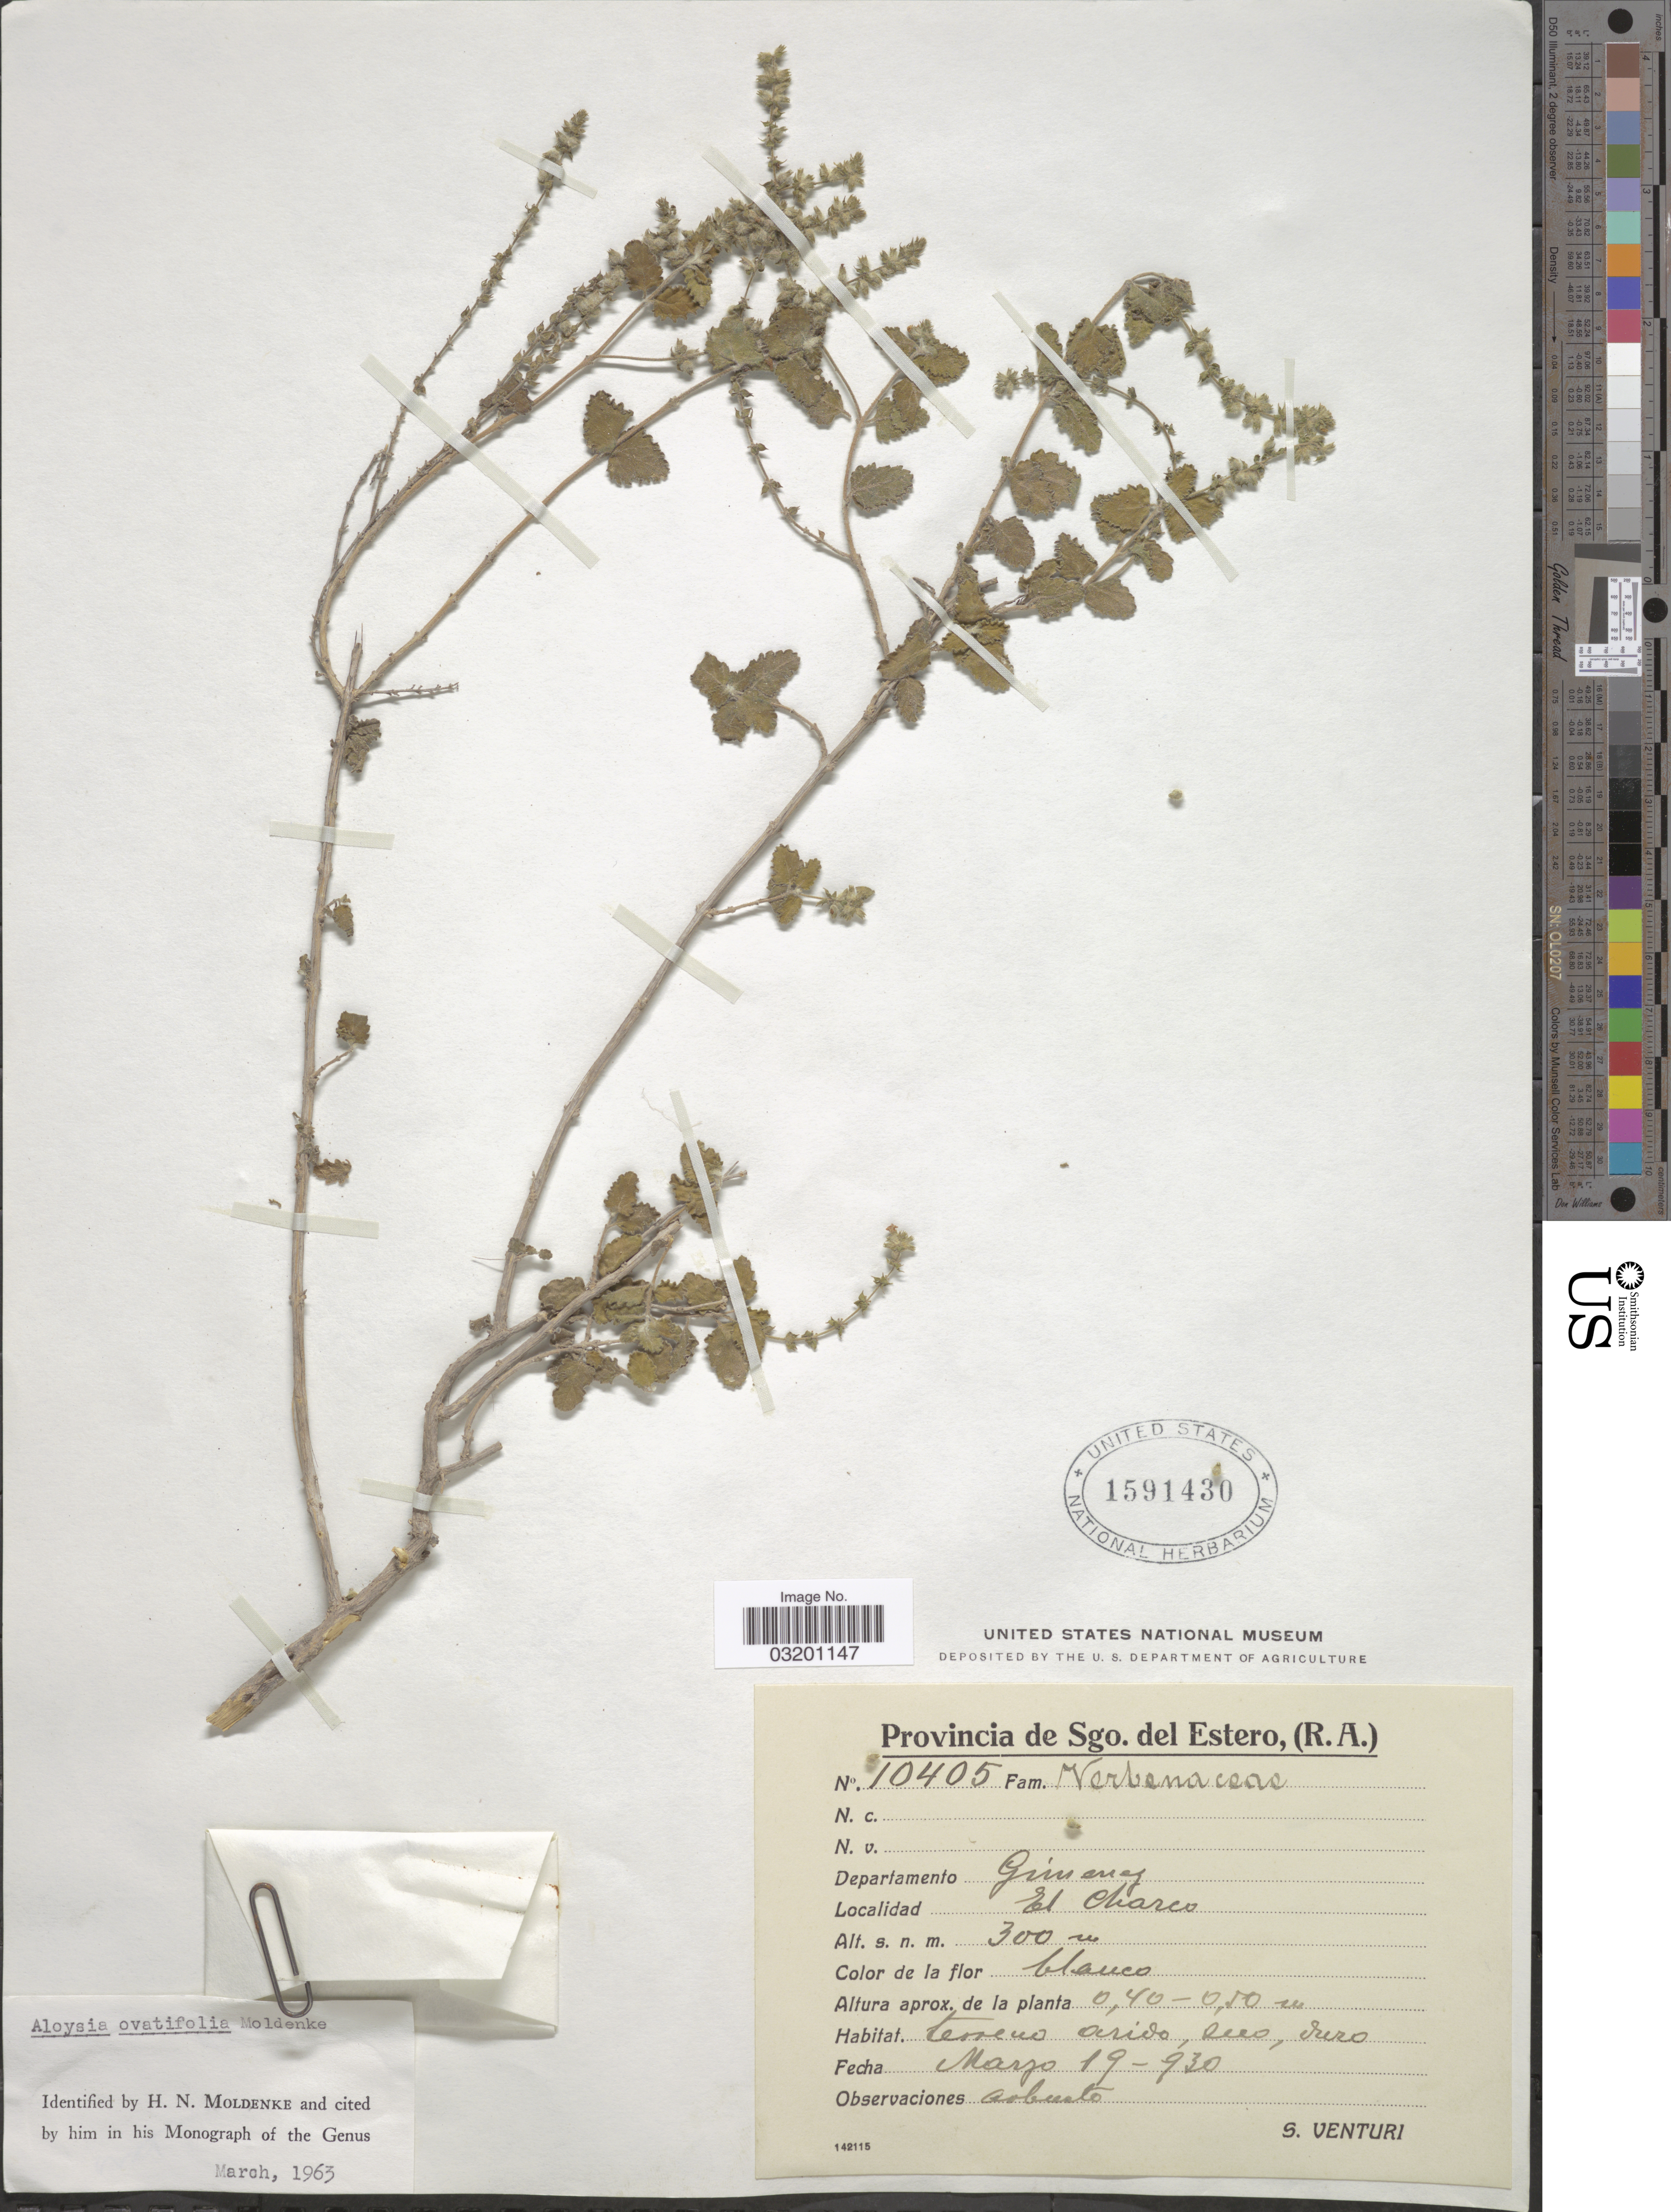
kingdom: Plantae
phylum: Tracheophyta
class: Magnoliopsida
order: Lamiales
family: Verbenaceae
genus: Xeroaloysia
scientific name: Xeroaloysia ovatifolia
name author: (Moldenke) Tronc.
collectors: S. Venturi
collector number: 10405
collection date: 1930-03-19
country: Argentina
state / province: Santiago del Estero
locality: Departamento Jimenez. El Chacro.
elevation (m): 300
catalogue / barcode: US 1591430